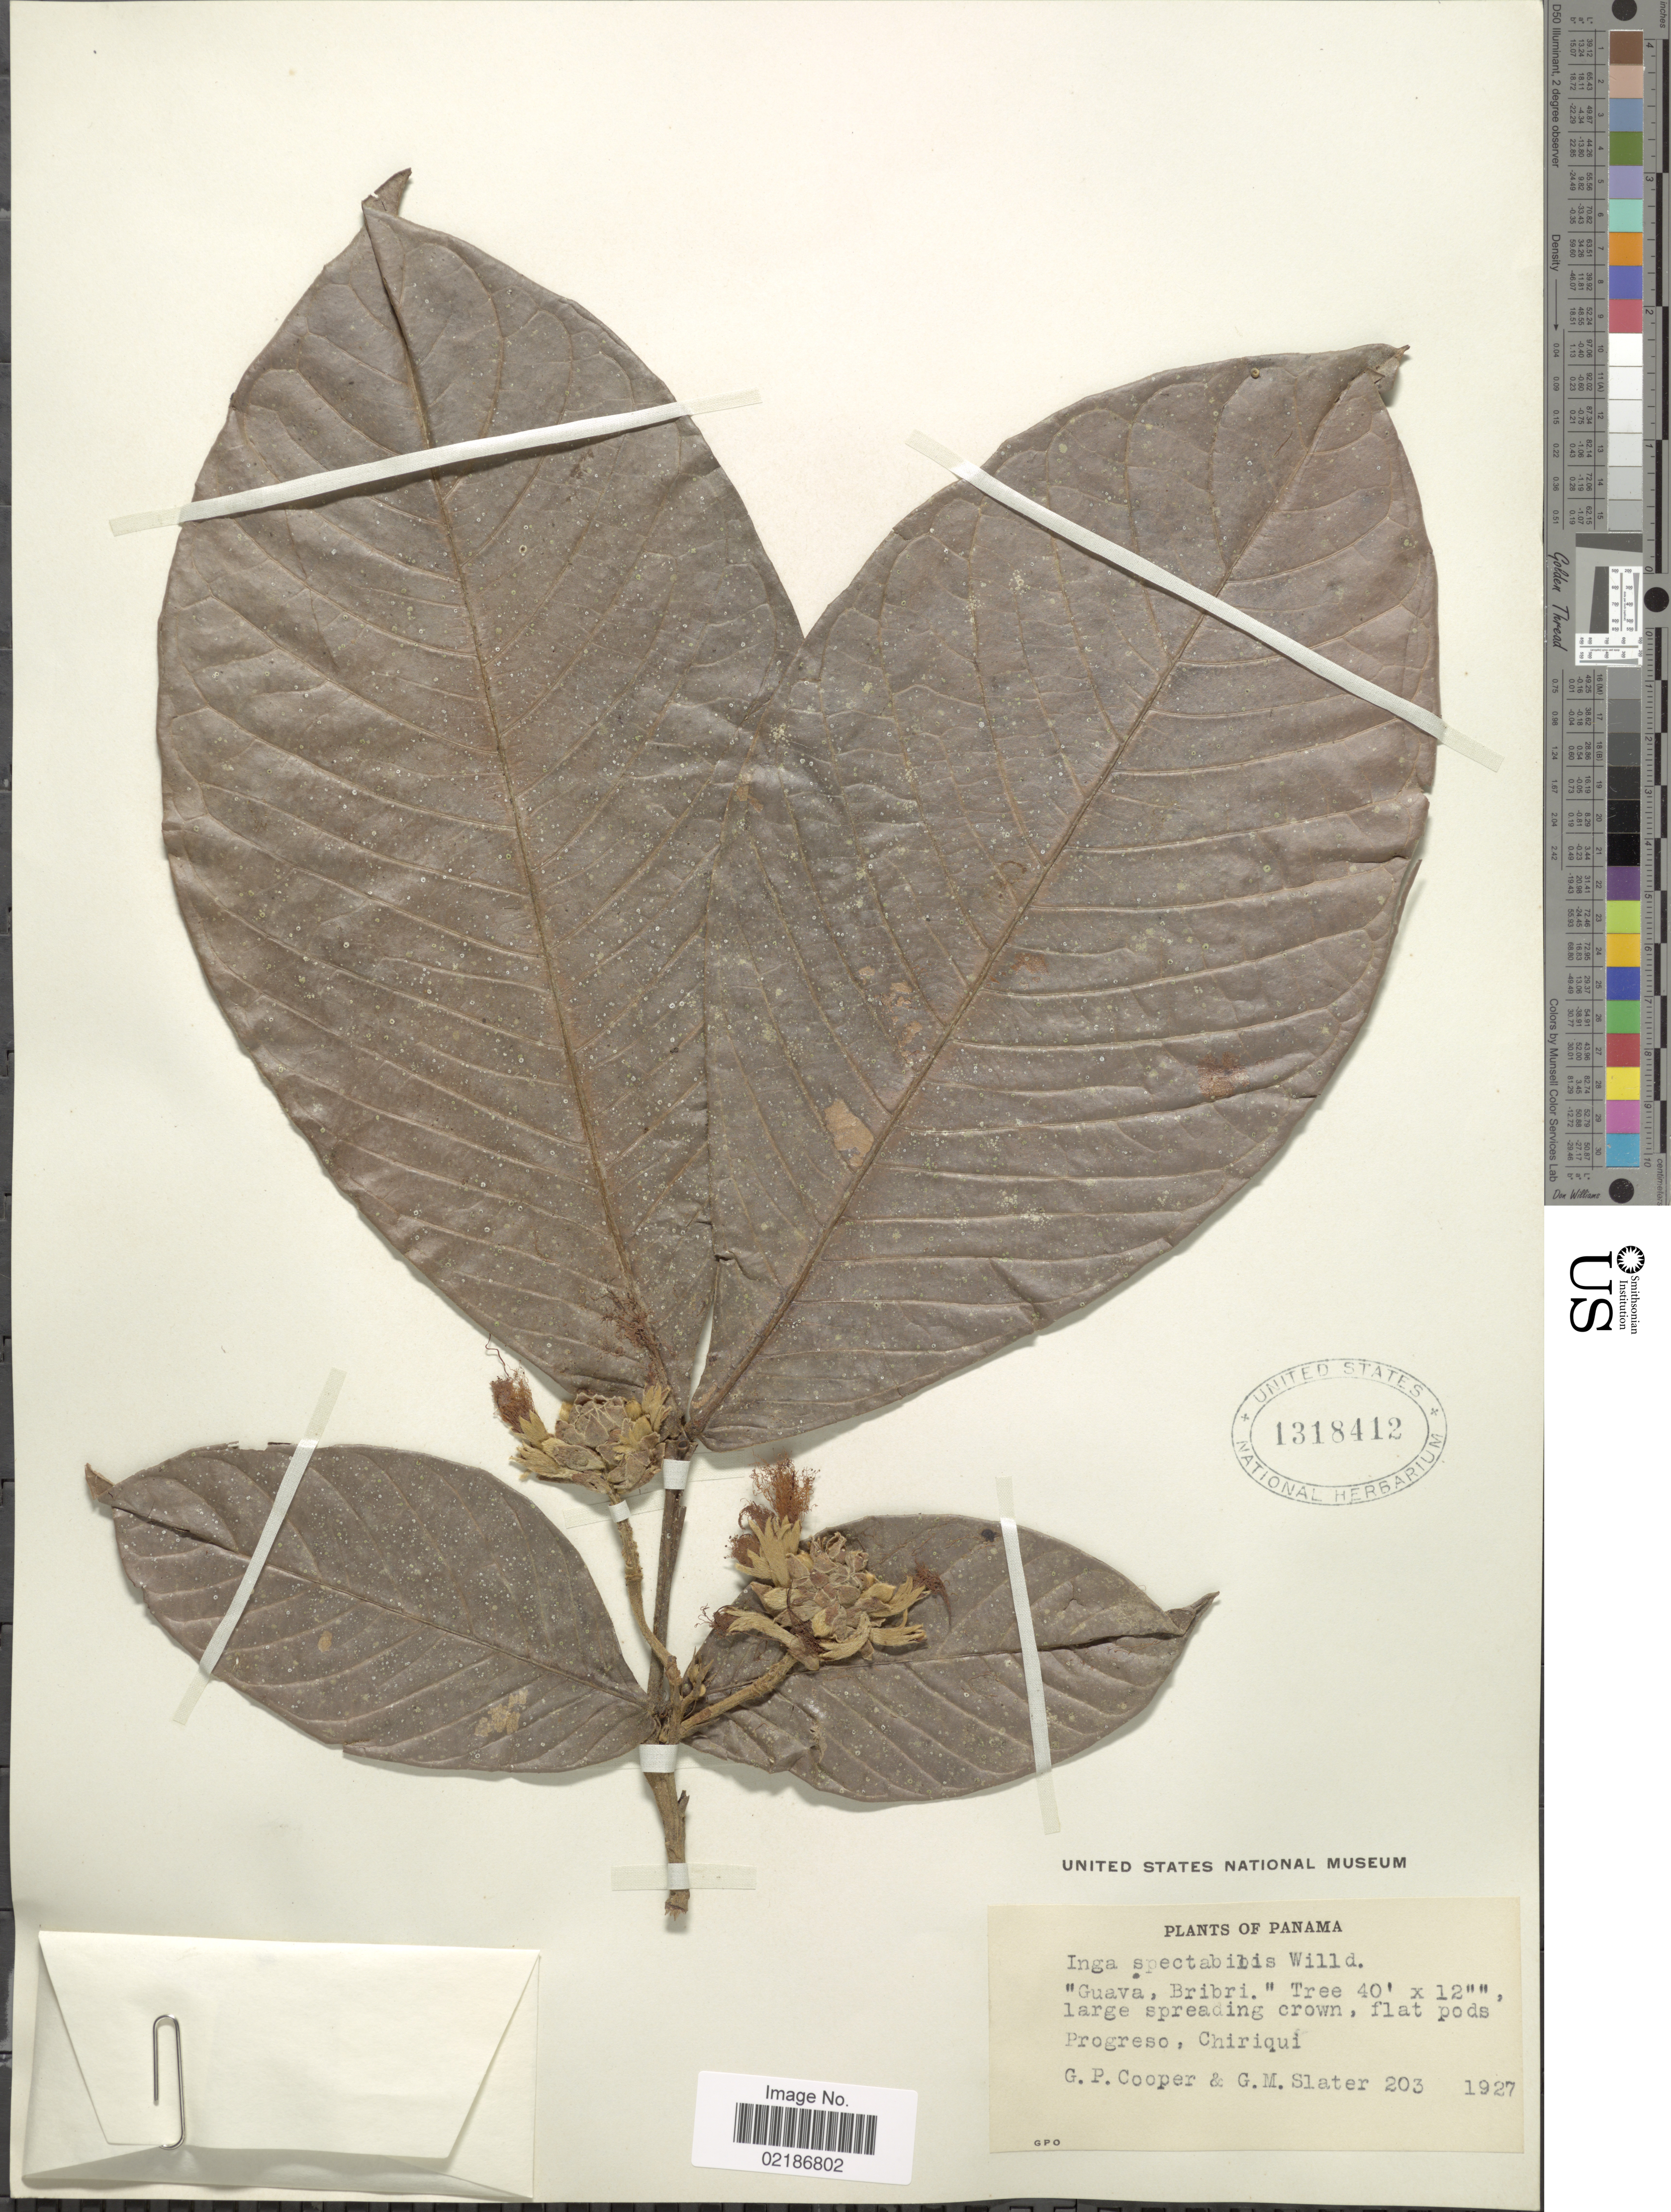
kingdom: Plantae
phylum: Tracheophyta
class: Magnoliopsida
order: Fabales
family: Fabaceae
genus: Inga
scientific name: Inga spectabilis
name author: (Vahl) Willd.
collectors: G. Cooper & G. Slater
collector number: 203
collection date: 1927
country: Panama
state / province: Chiriqui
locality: Progreso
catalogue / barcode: US 1318412